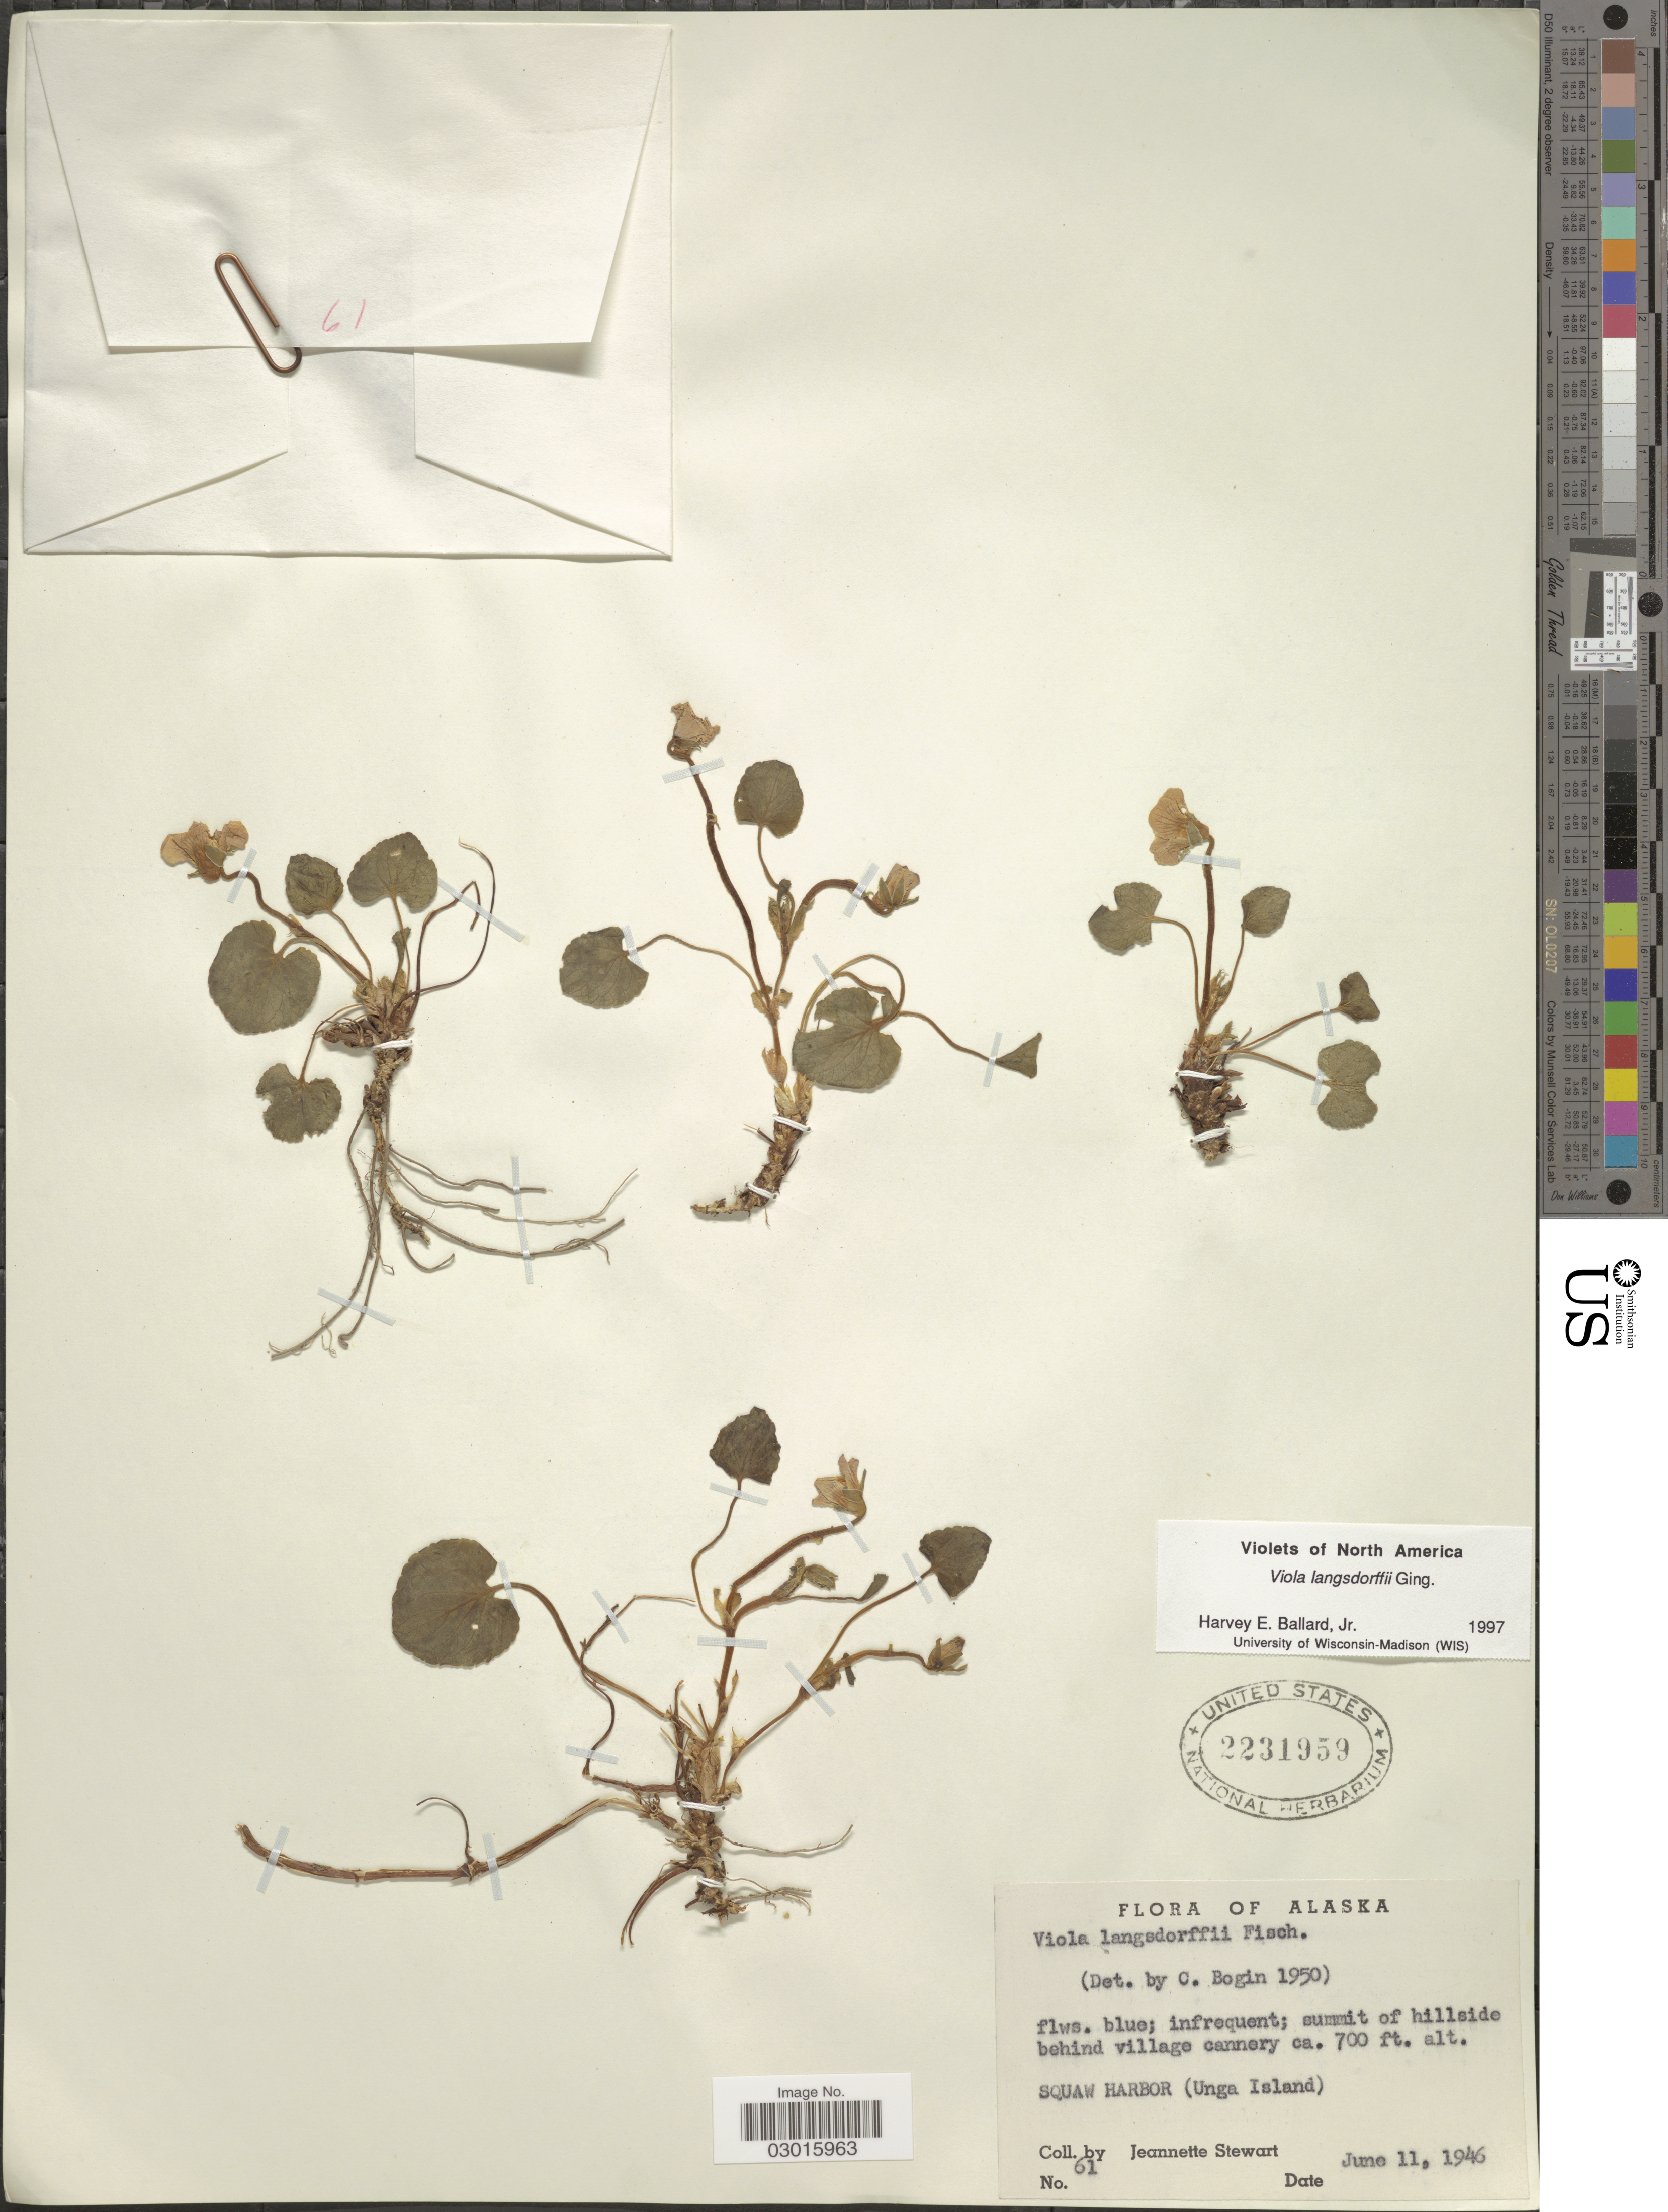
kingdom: Plantae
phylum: Tracheophyta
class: Magnoliopsida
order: Malpighiales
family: Violaceae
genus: Viola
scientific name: Viola langsdorffii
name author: Fisch. ex Ging.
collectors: J. Stewart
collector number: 61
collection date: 1946-06-11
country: United States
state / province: Alaska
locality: Summit of hillside behind village cannery, Squaw Harbor (Unga Island).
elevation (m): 213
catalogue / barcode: US 2231959